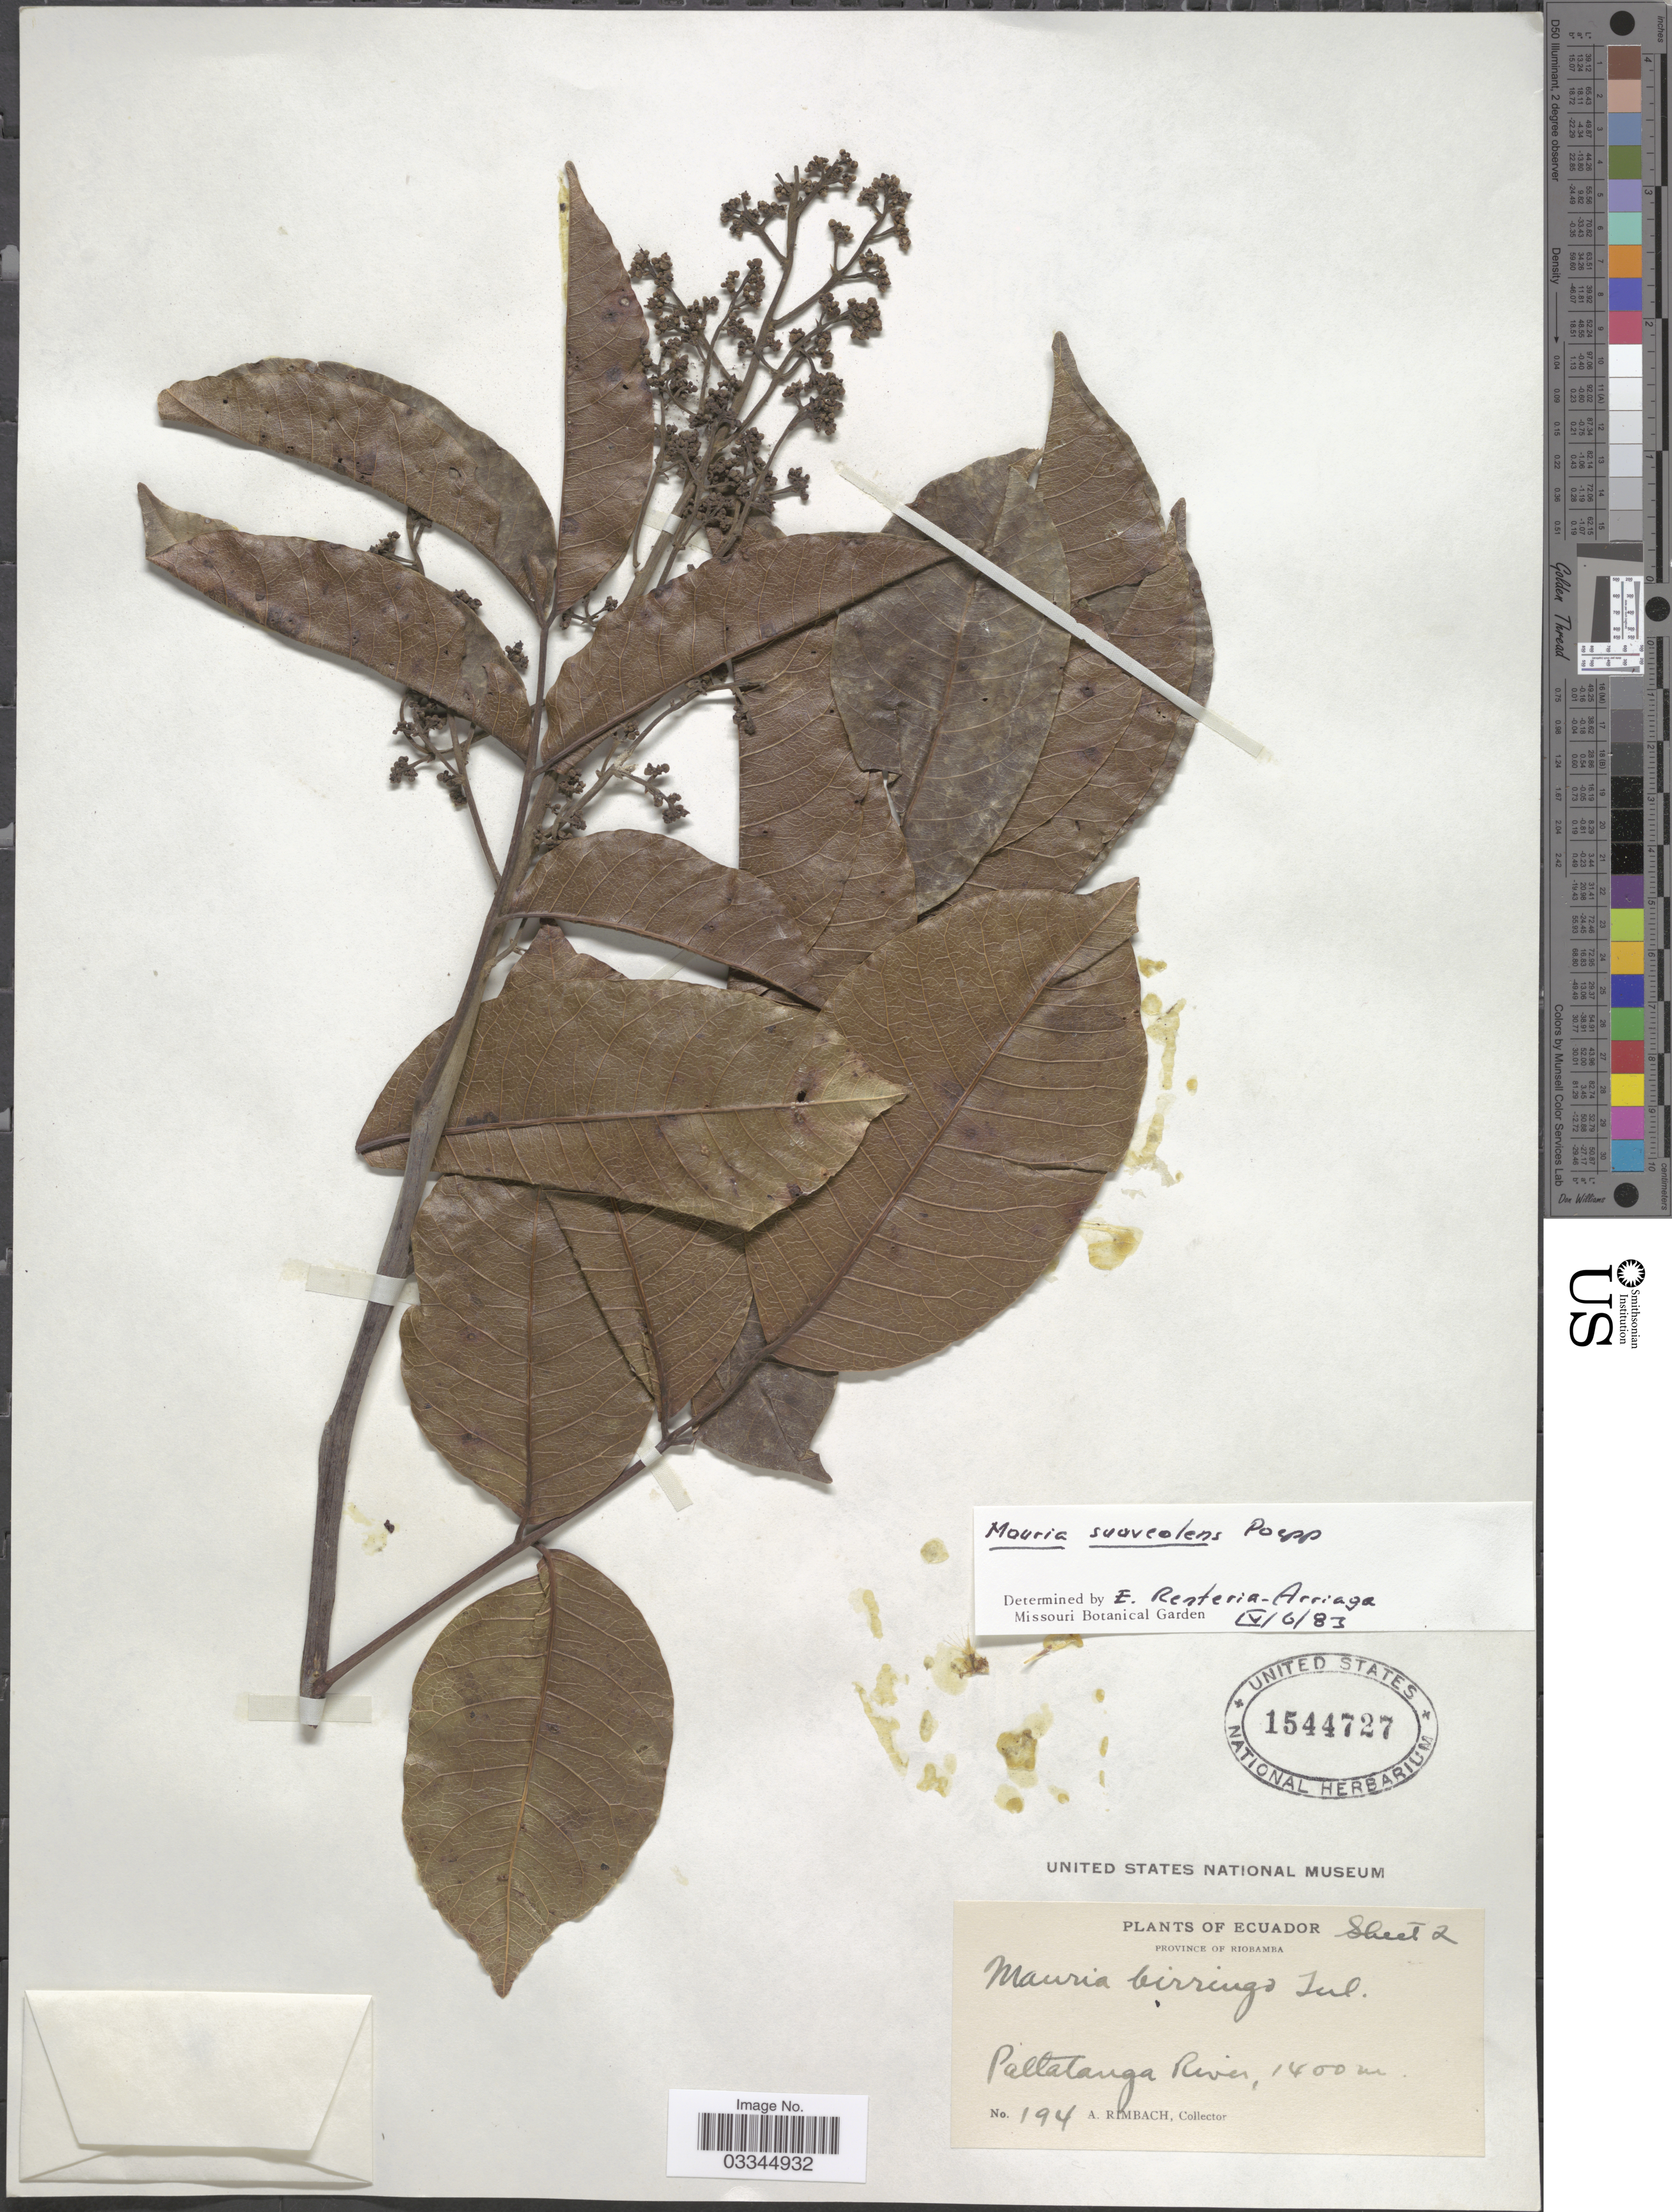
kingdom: Plantae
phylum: Tracheophyta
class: Magnoliopsida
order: Sapindales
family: Anacardiaceae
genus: Mauria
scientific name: Mauria suaveolens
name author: Poepp.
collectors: A. Rimbach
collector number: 194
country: Ecuador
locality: Province of Riobamba. Pallatanga River.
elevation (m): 1400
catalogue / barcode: US 1544727